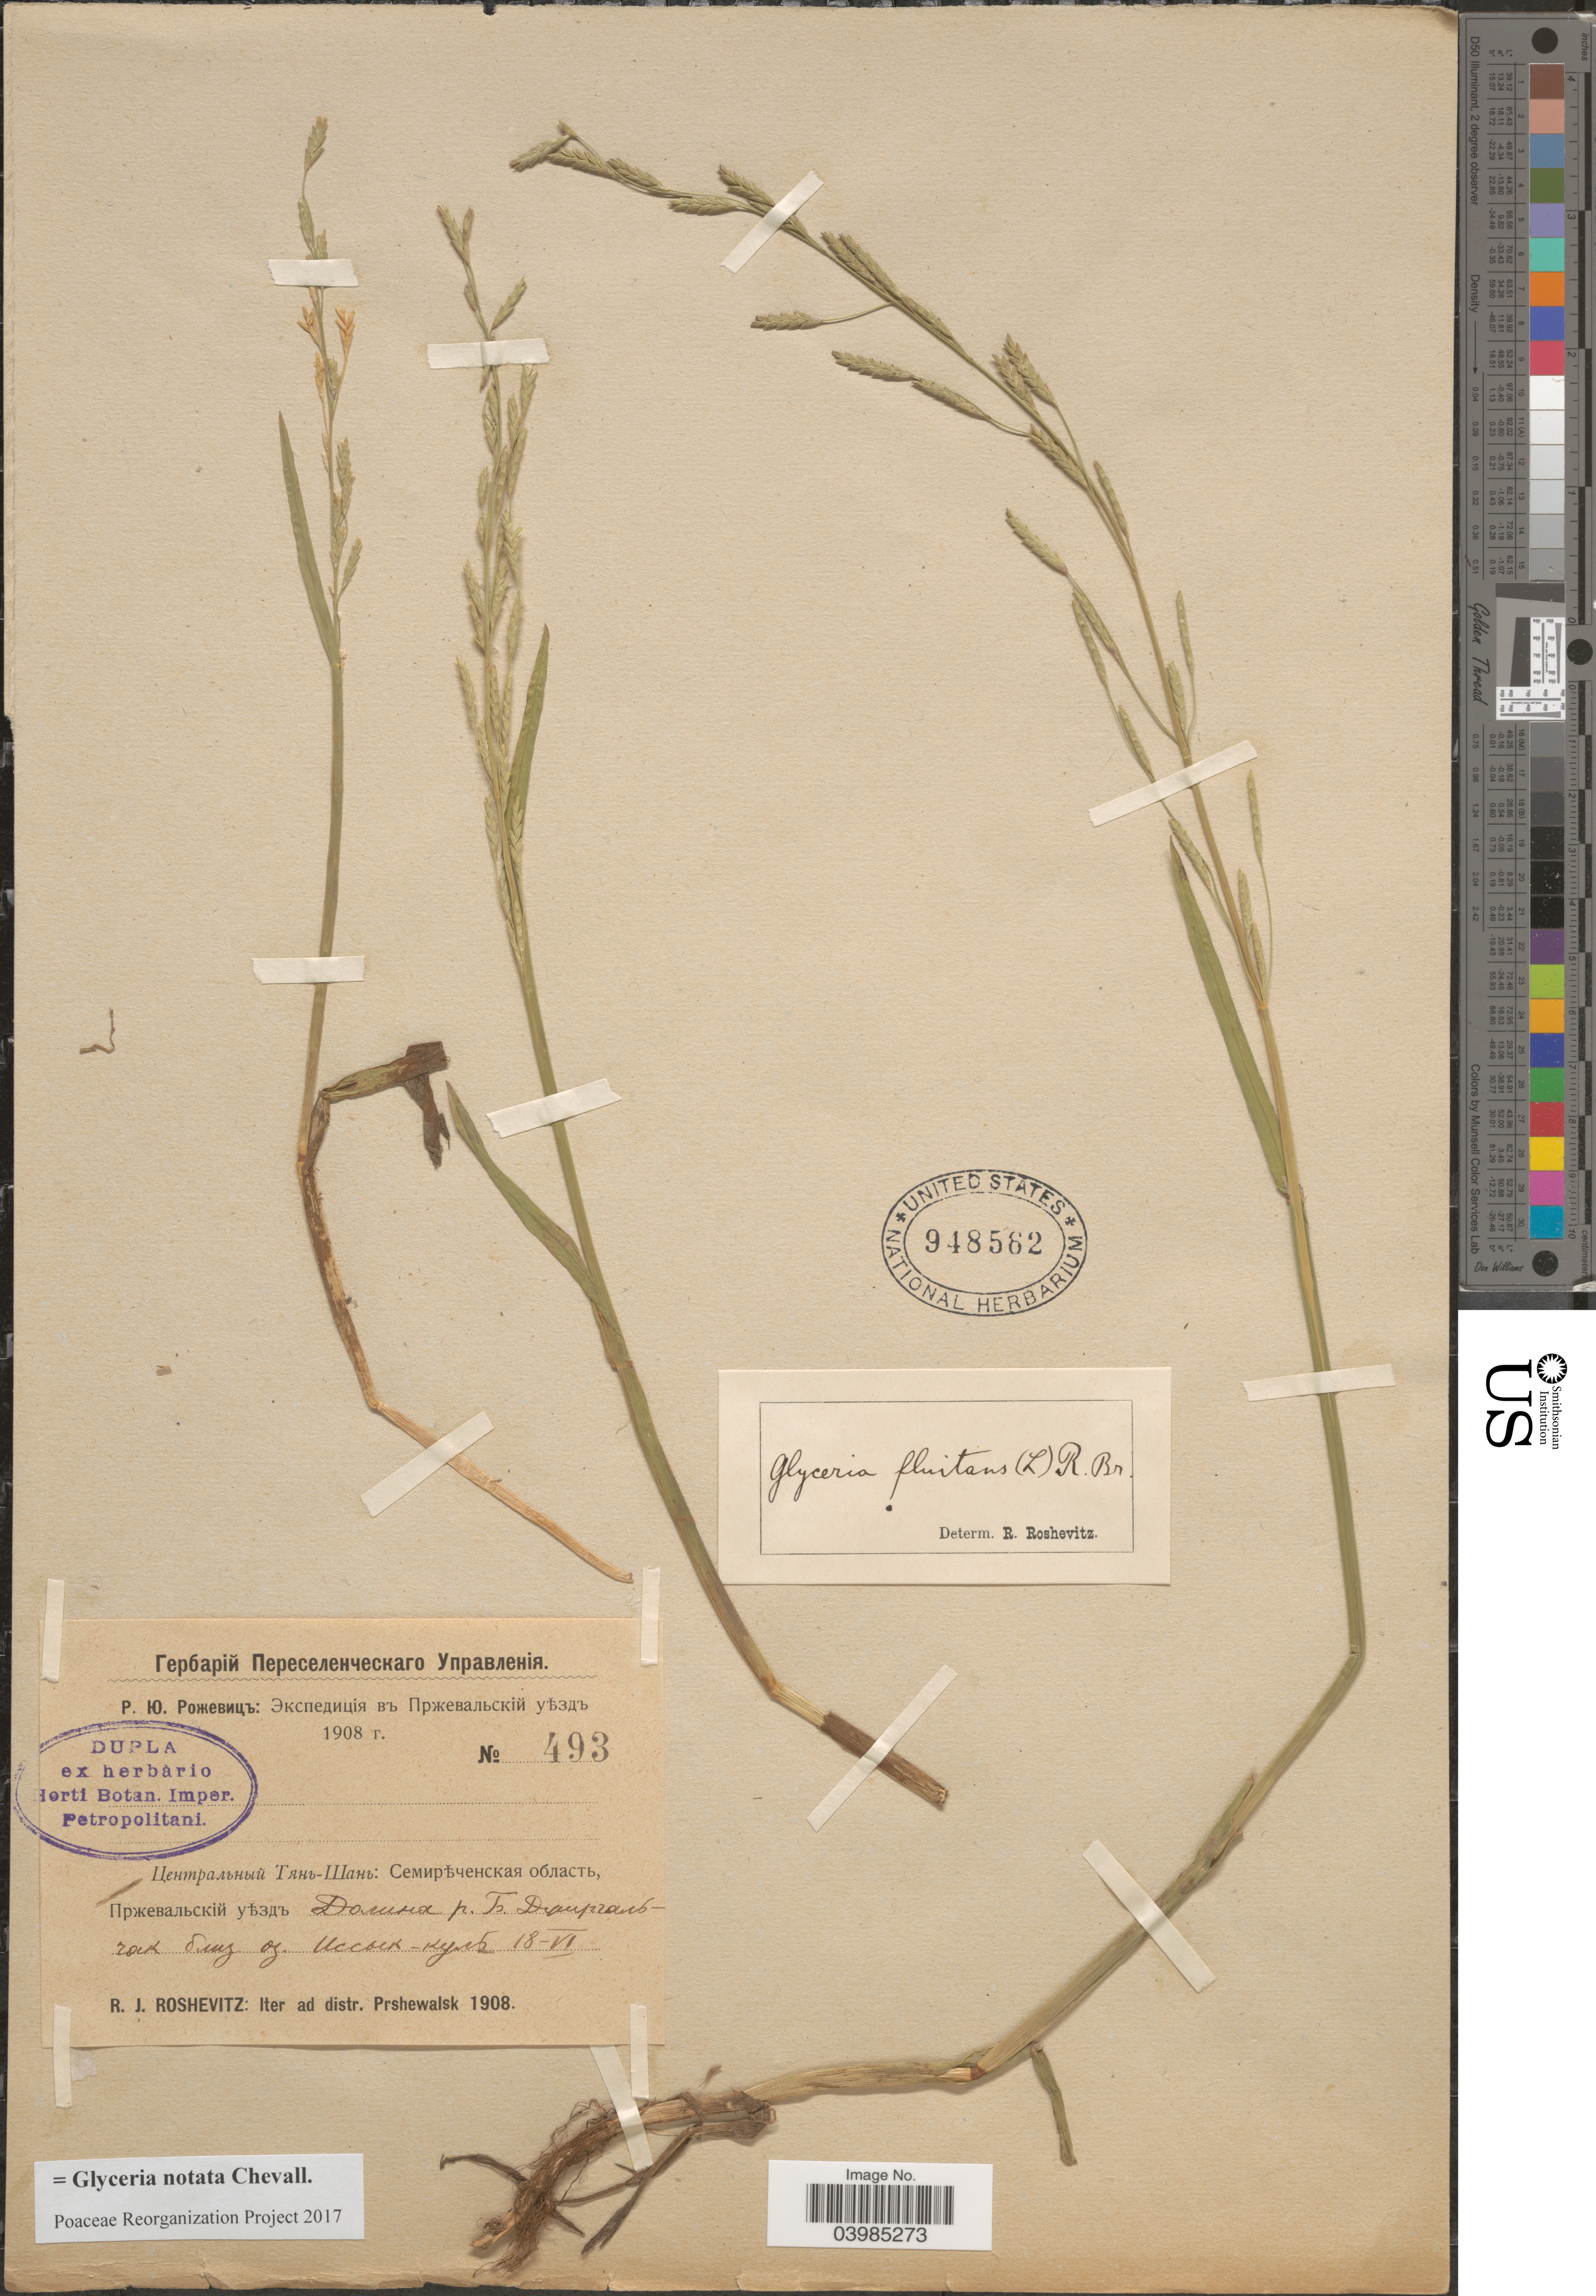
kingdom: Plantae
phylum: Tracheophyta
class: Liliopsida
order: Poales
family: Poaceae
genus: Glyceria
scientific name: Glyceria notata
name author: Chevall.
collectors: R. J. Roshevitz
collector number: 493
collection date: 1908-06-18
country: Kyrgyzstan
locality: X. Iter ad distr. Prshewalsk.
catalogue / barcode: US 948562